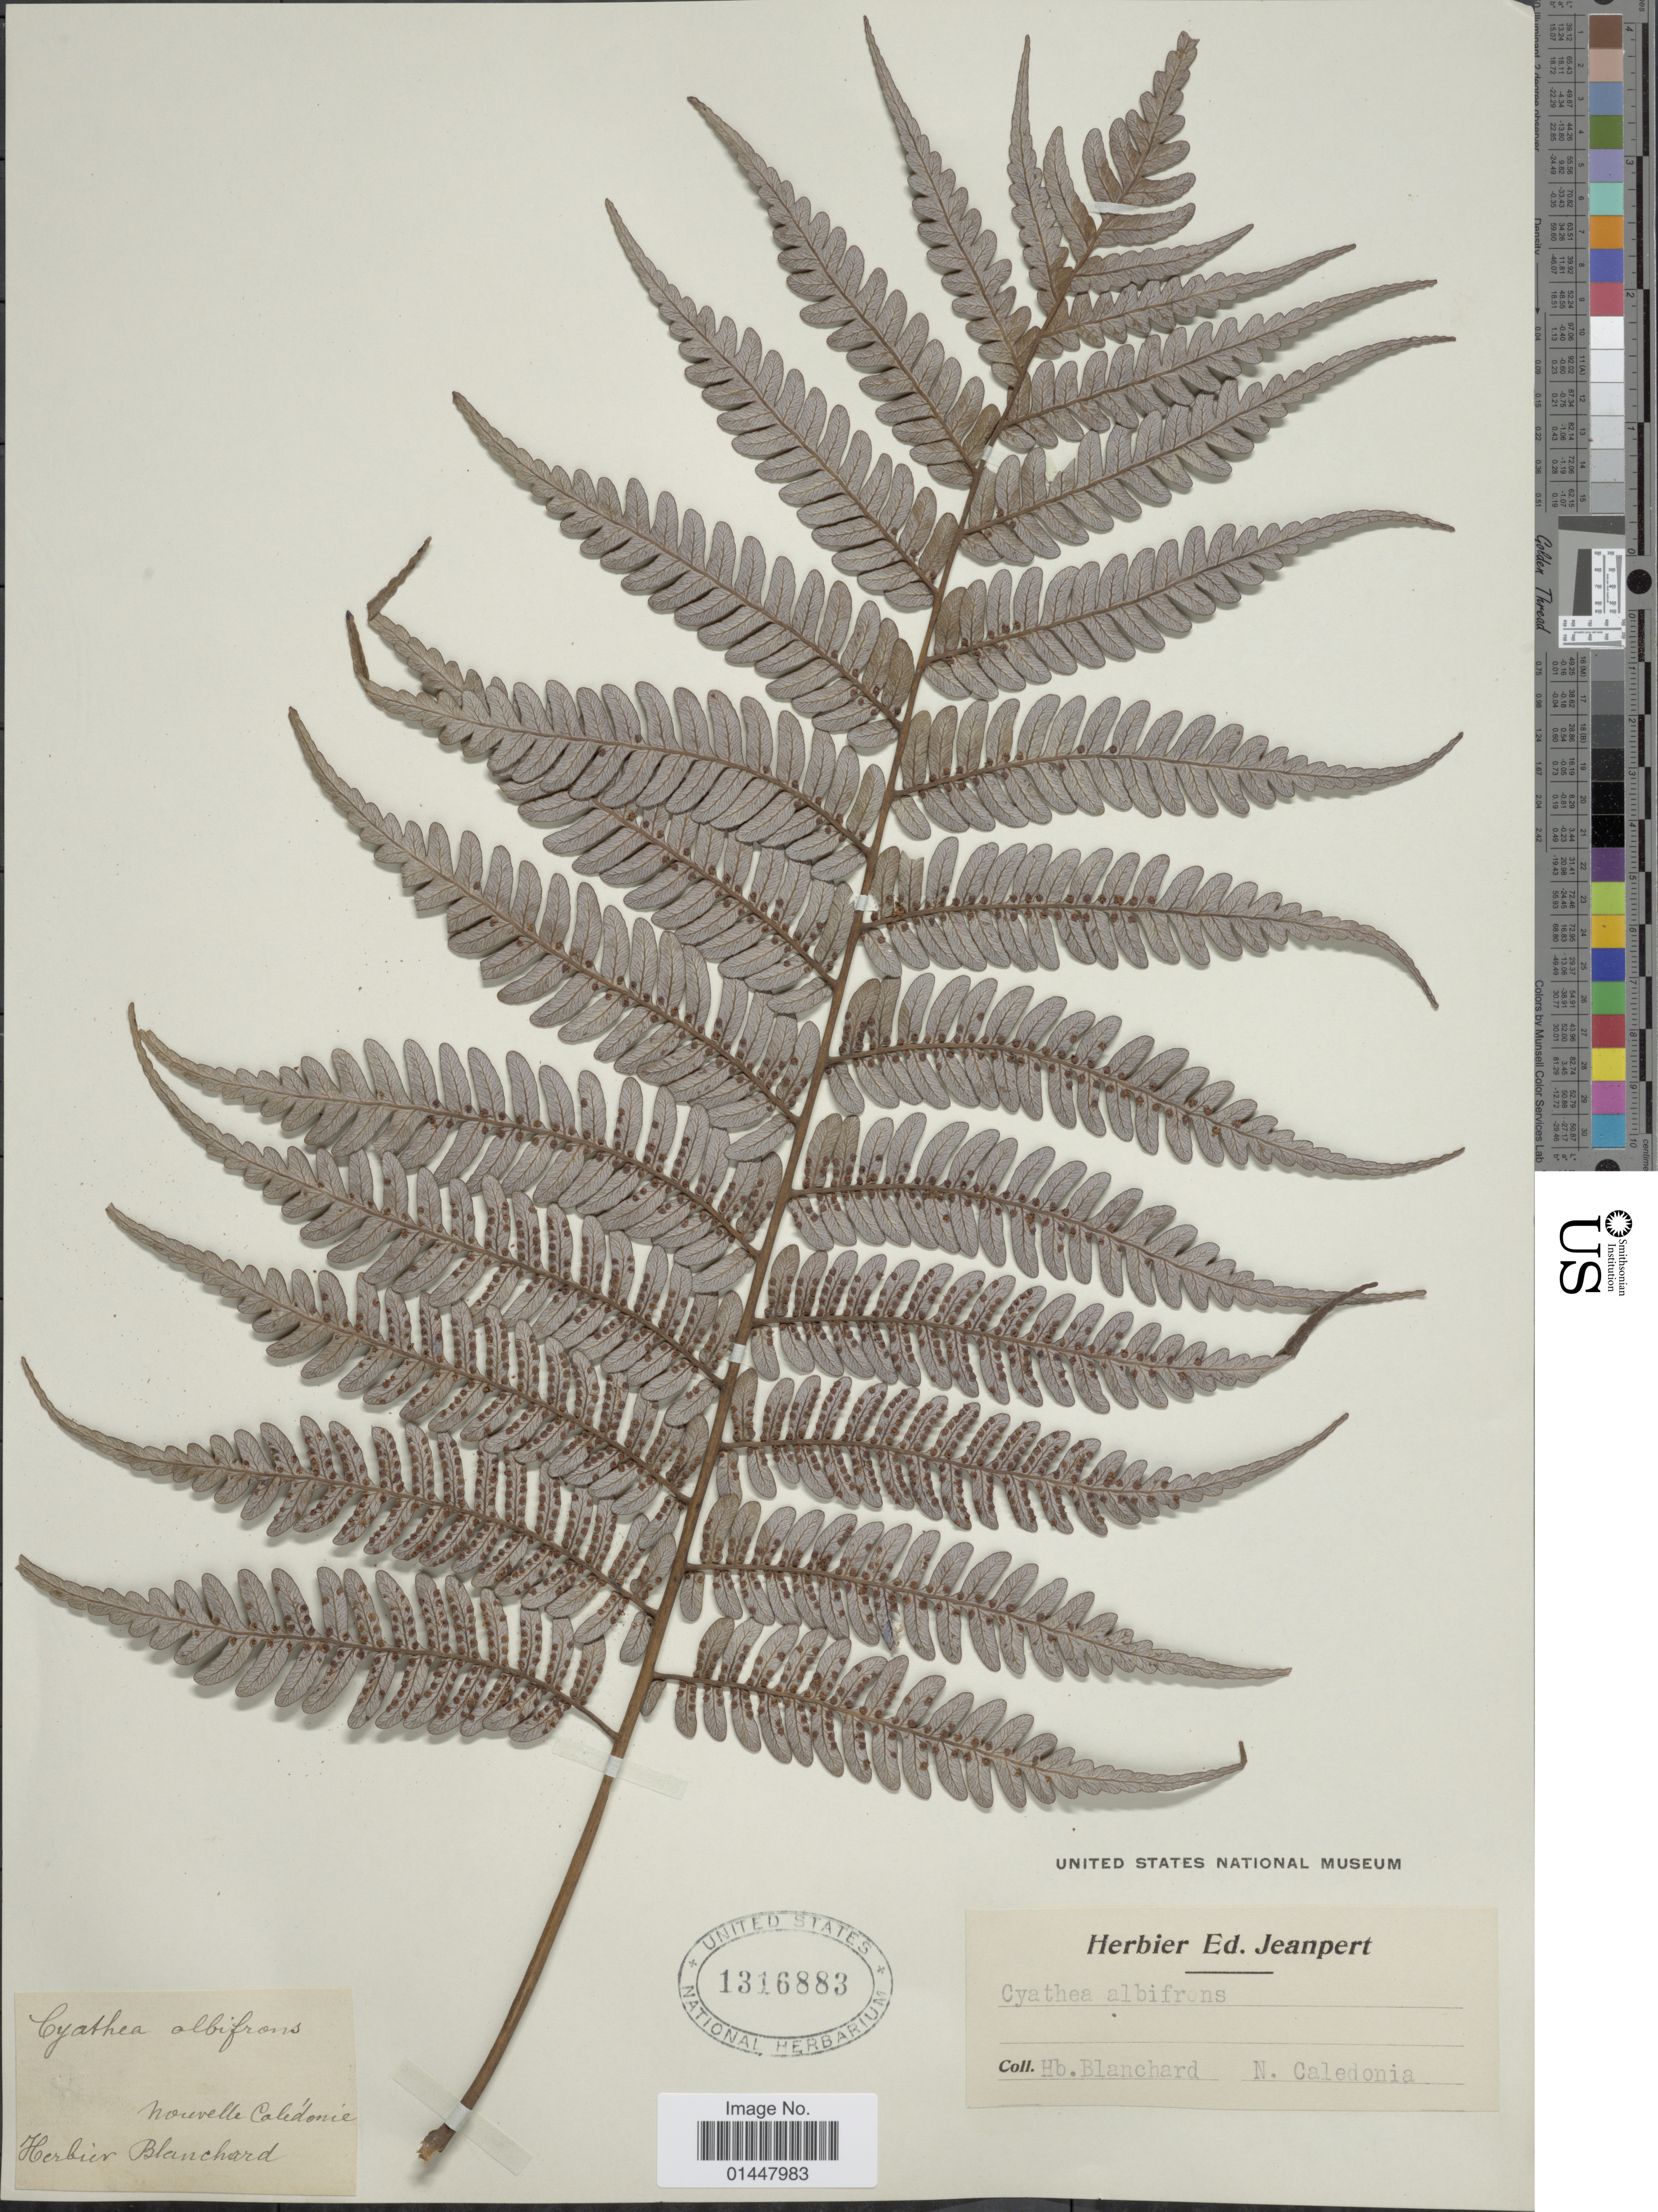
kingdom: Plantae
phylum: Tracheophyta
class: Polypodiopsida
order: Cyatheales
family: Cyatheaceae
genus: Sphaeropteris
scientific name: Sphaeropteris albifrons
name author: (Vieill. ex E. Fourn.) R.M. Tryon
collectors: H. Blanchard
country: New Caledonia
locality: Nouvelle Caledonie,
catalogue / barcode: US 1316883